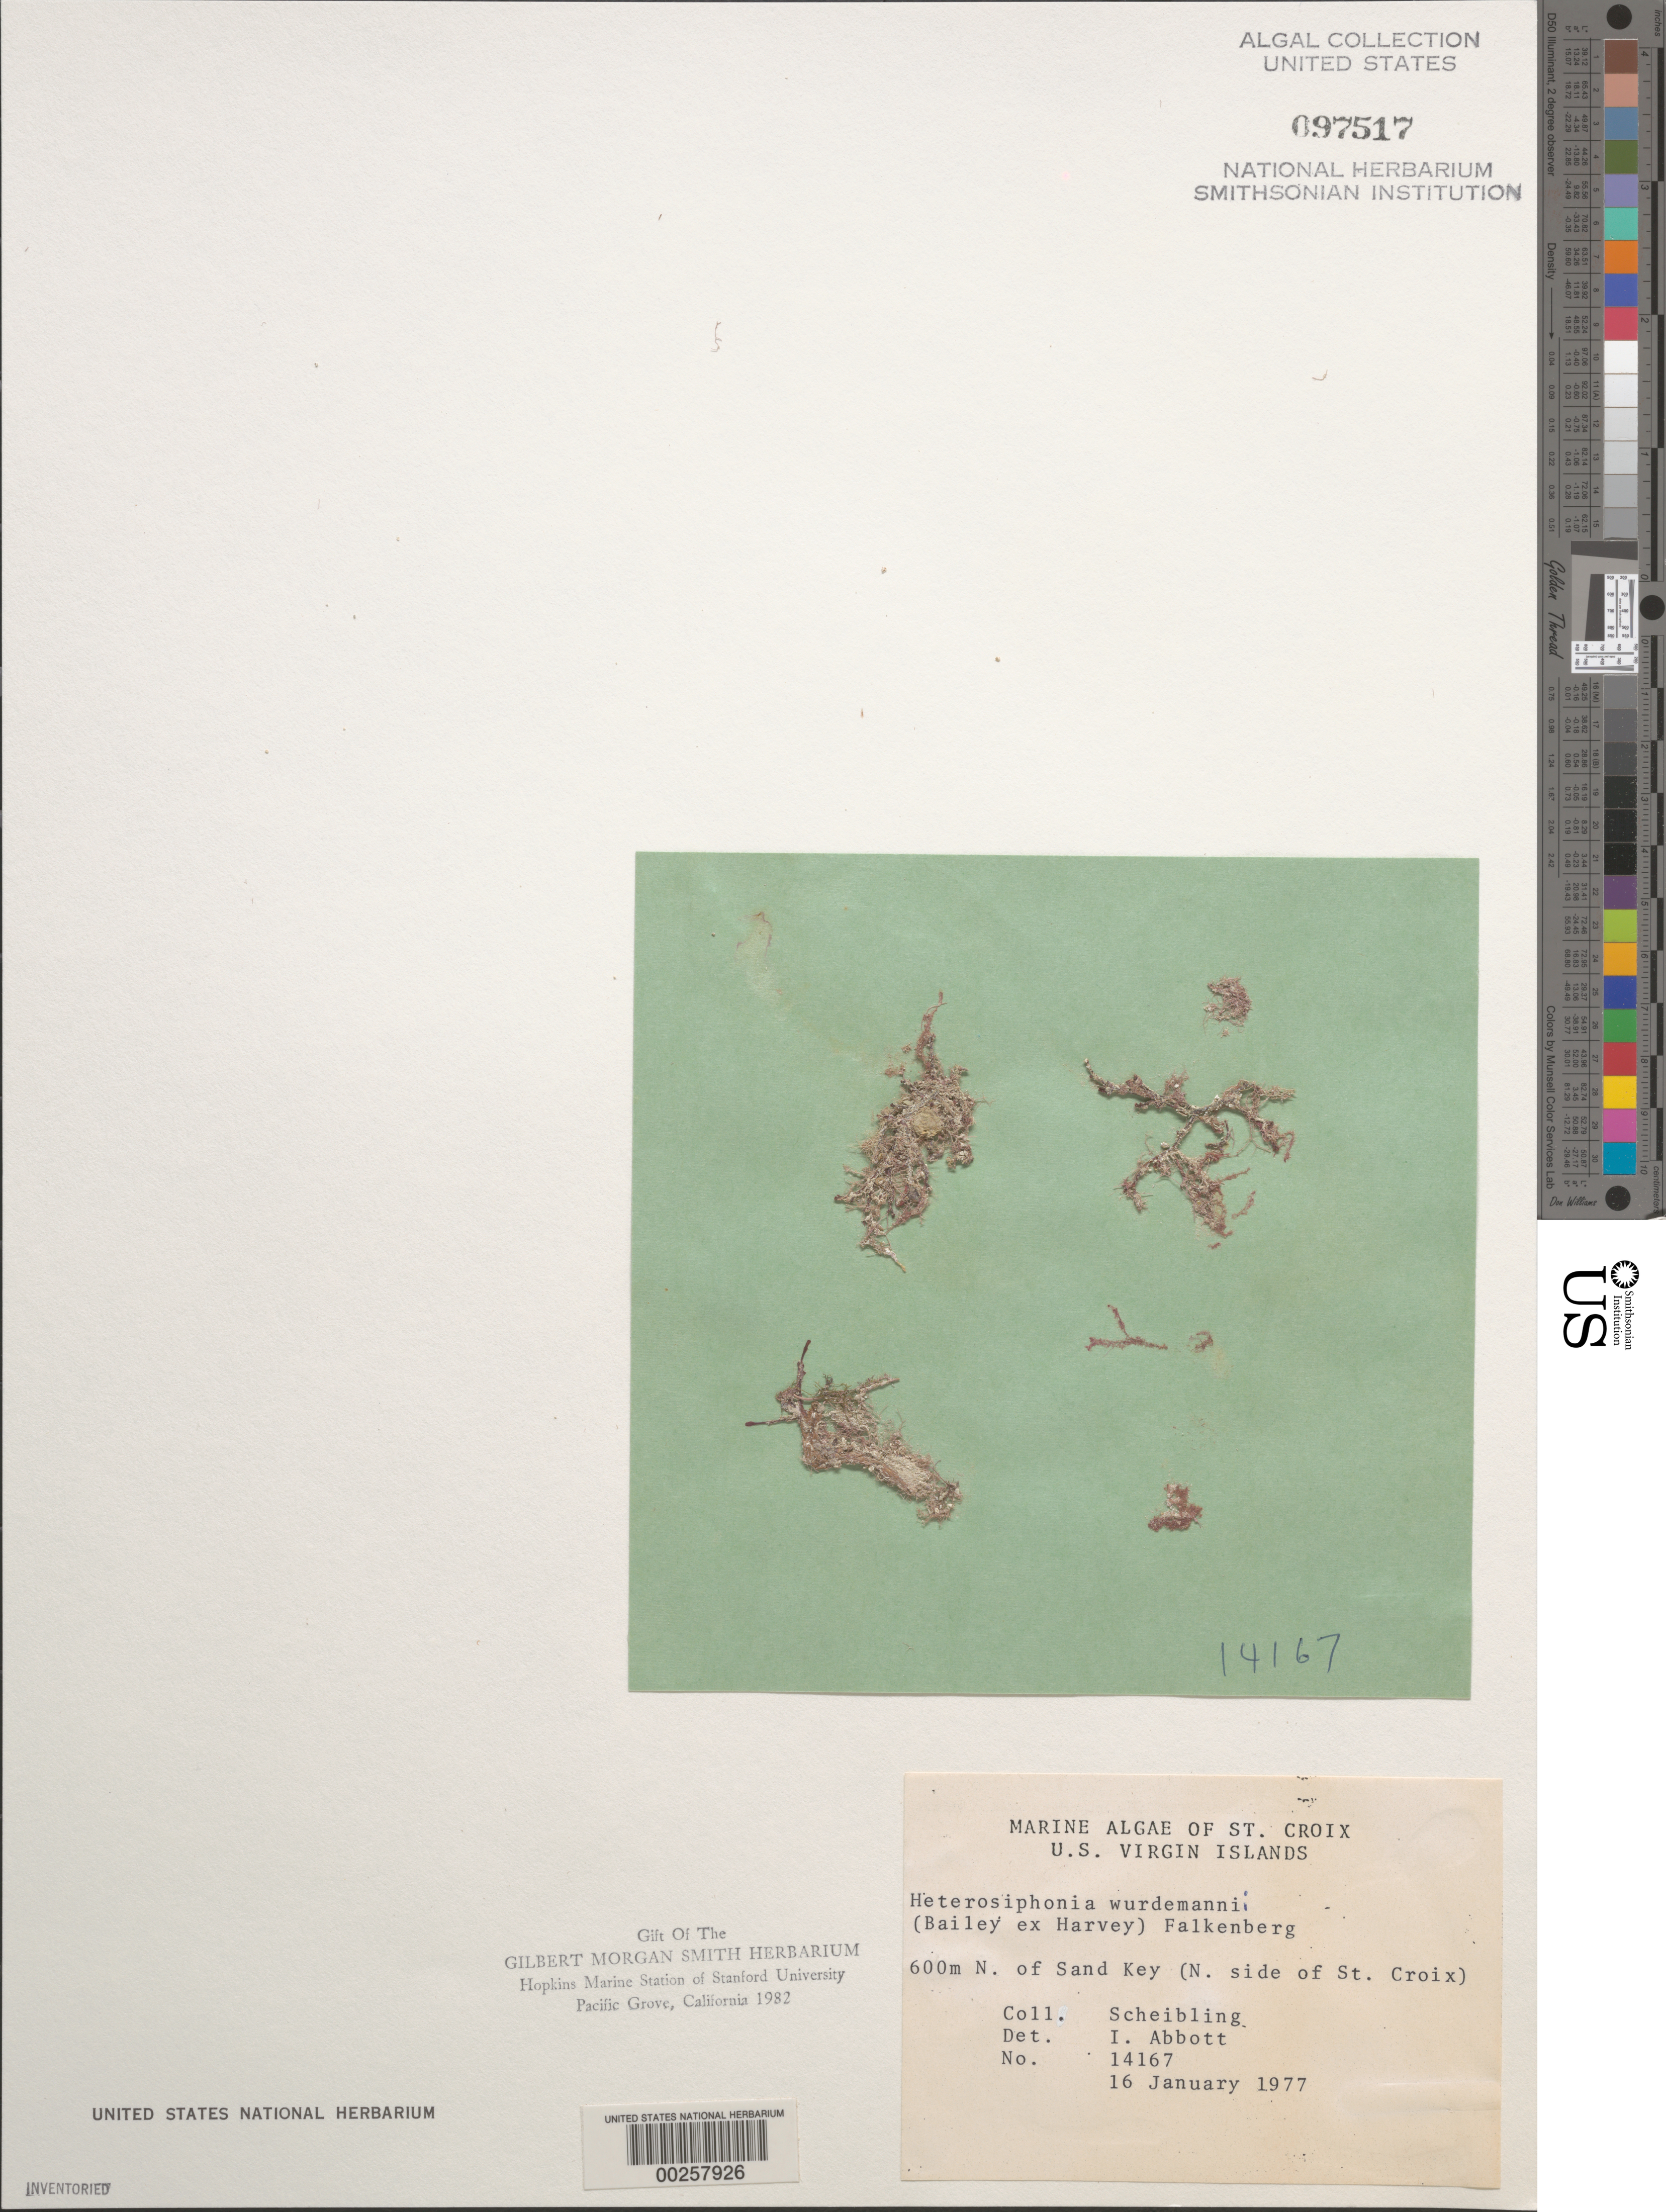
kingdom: Plantae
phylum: Rhodophyta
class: Florideophyceae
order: Ceramiales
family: Dasyaceae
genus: Heterosiphonia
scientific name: Heterosiphonia crispella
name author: (C. Agardh) M.J. Wynne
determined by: Algae name updating Project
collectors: R. Scheibling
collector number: IAA 14167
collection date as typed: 16 Jan 1977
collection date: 1977-01-16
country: U.S. Virgin Islands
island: St. Croix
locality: North of Sand Key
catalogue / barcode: US 97517